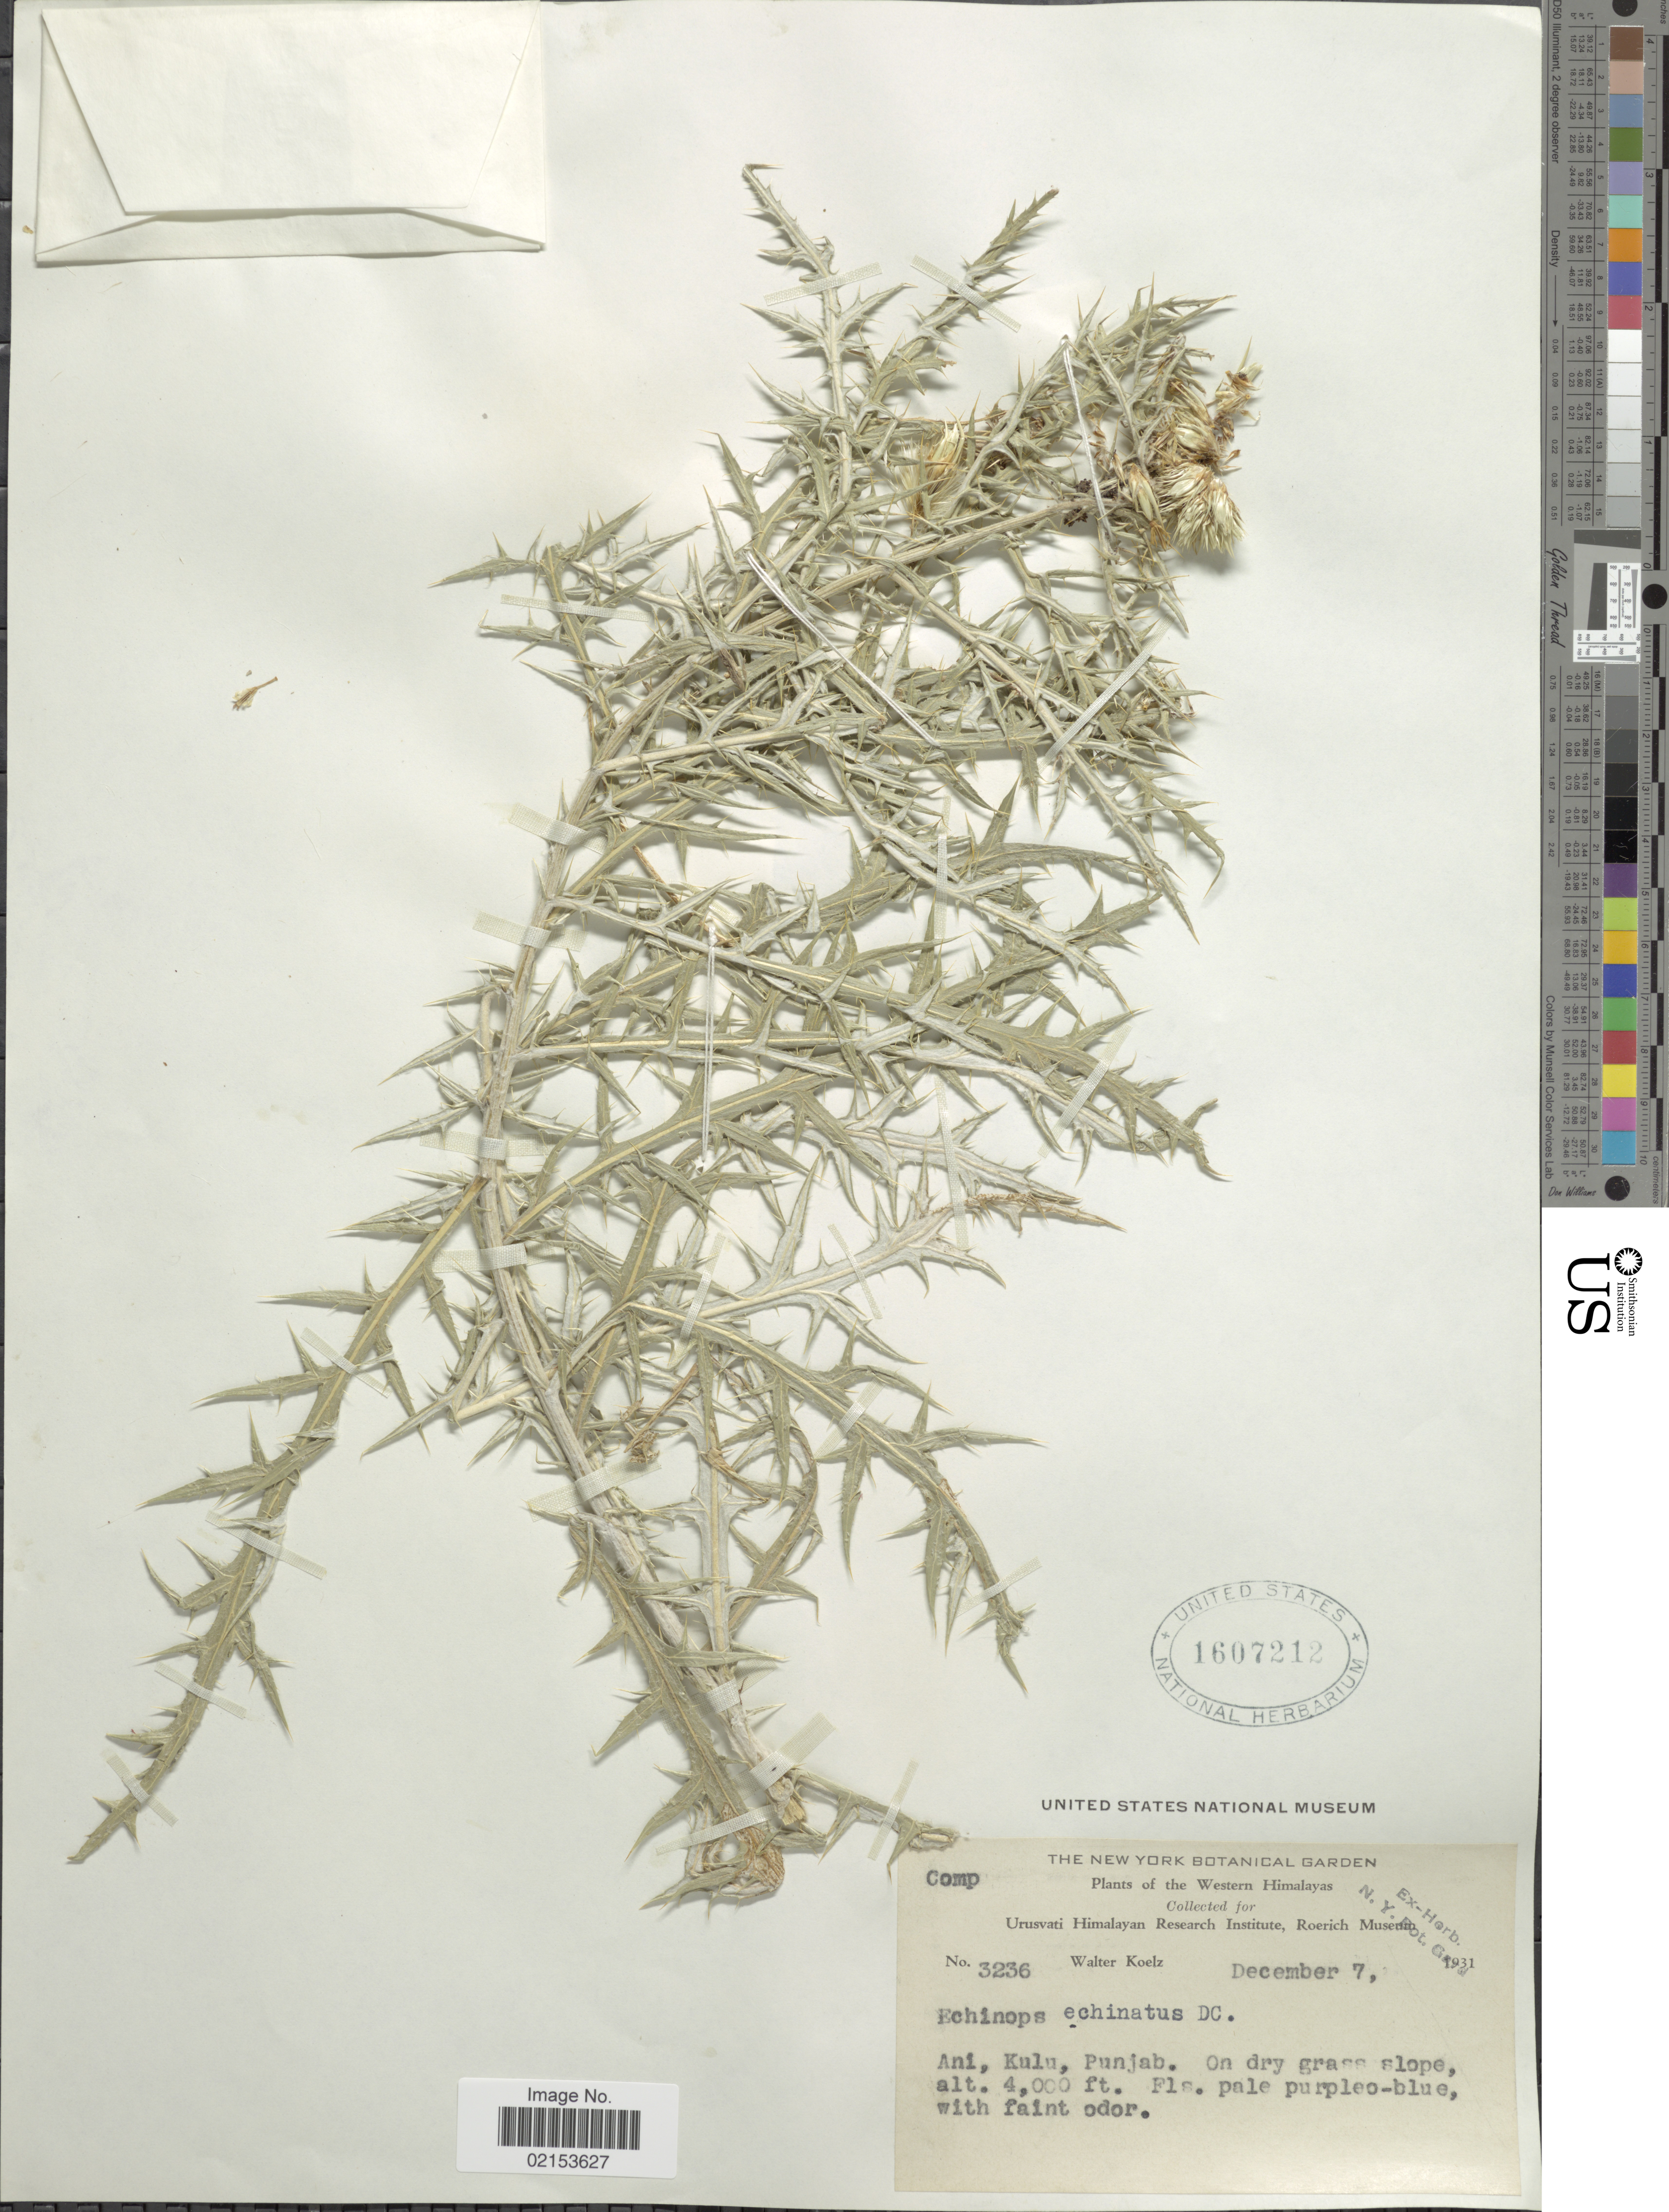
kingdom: Plantae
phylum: Tracheophyta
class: Magnoliopsida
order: Asterales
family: Asteraceae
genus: Echinops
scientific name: Echinops echinatus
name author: Roxb.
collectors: W. N. Koelz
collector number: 3236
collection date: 1931-12-07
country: India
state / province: Punjab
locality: Ani, Kulu, Western Himalayas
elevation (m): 1219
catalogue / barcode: US 1607212